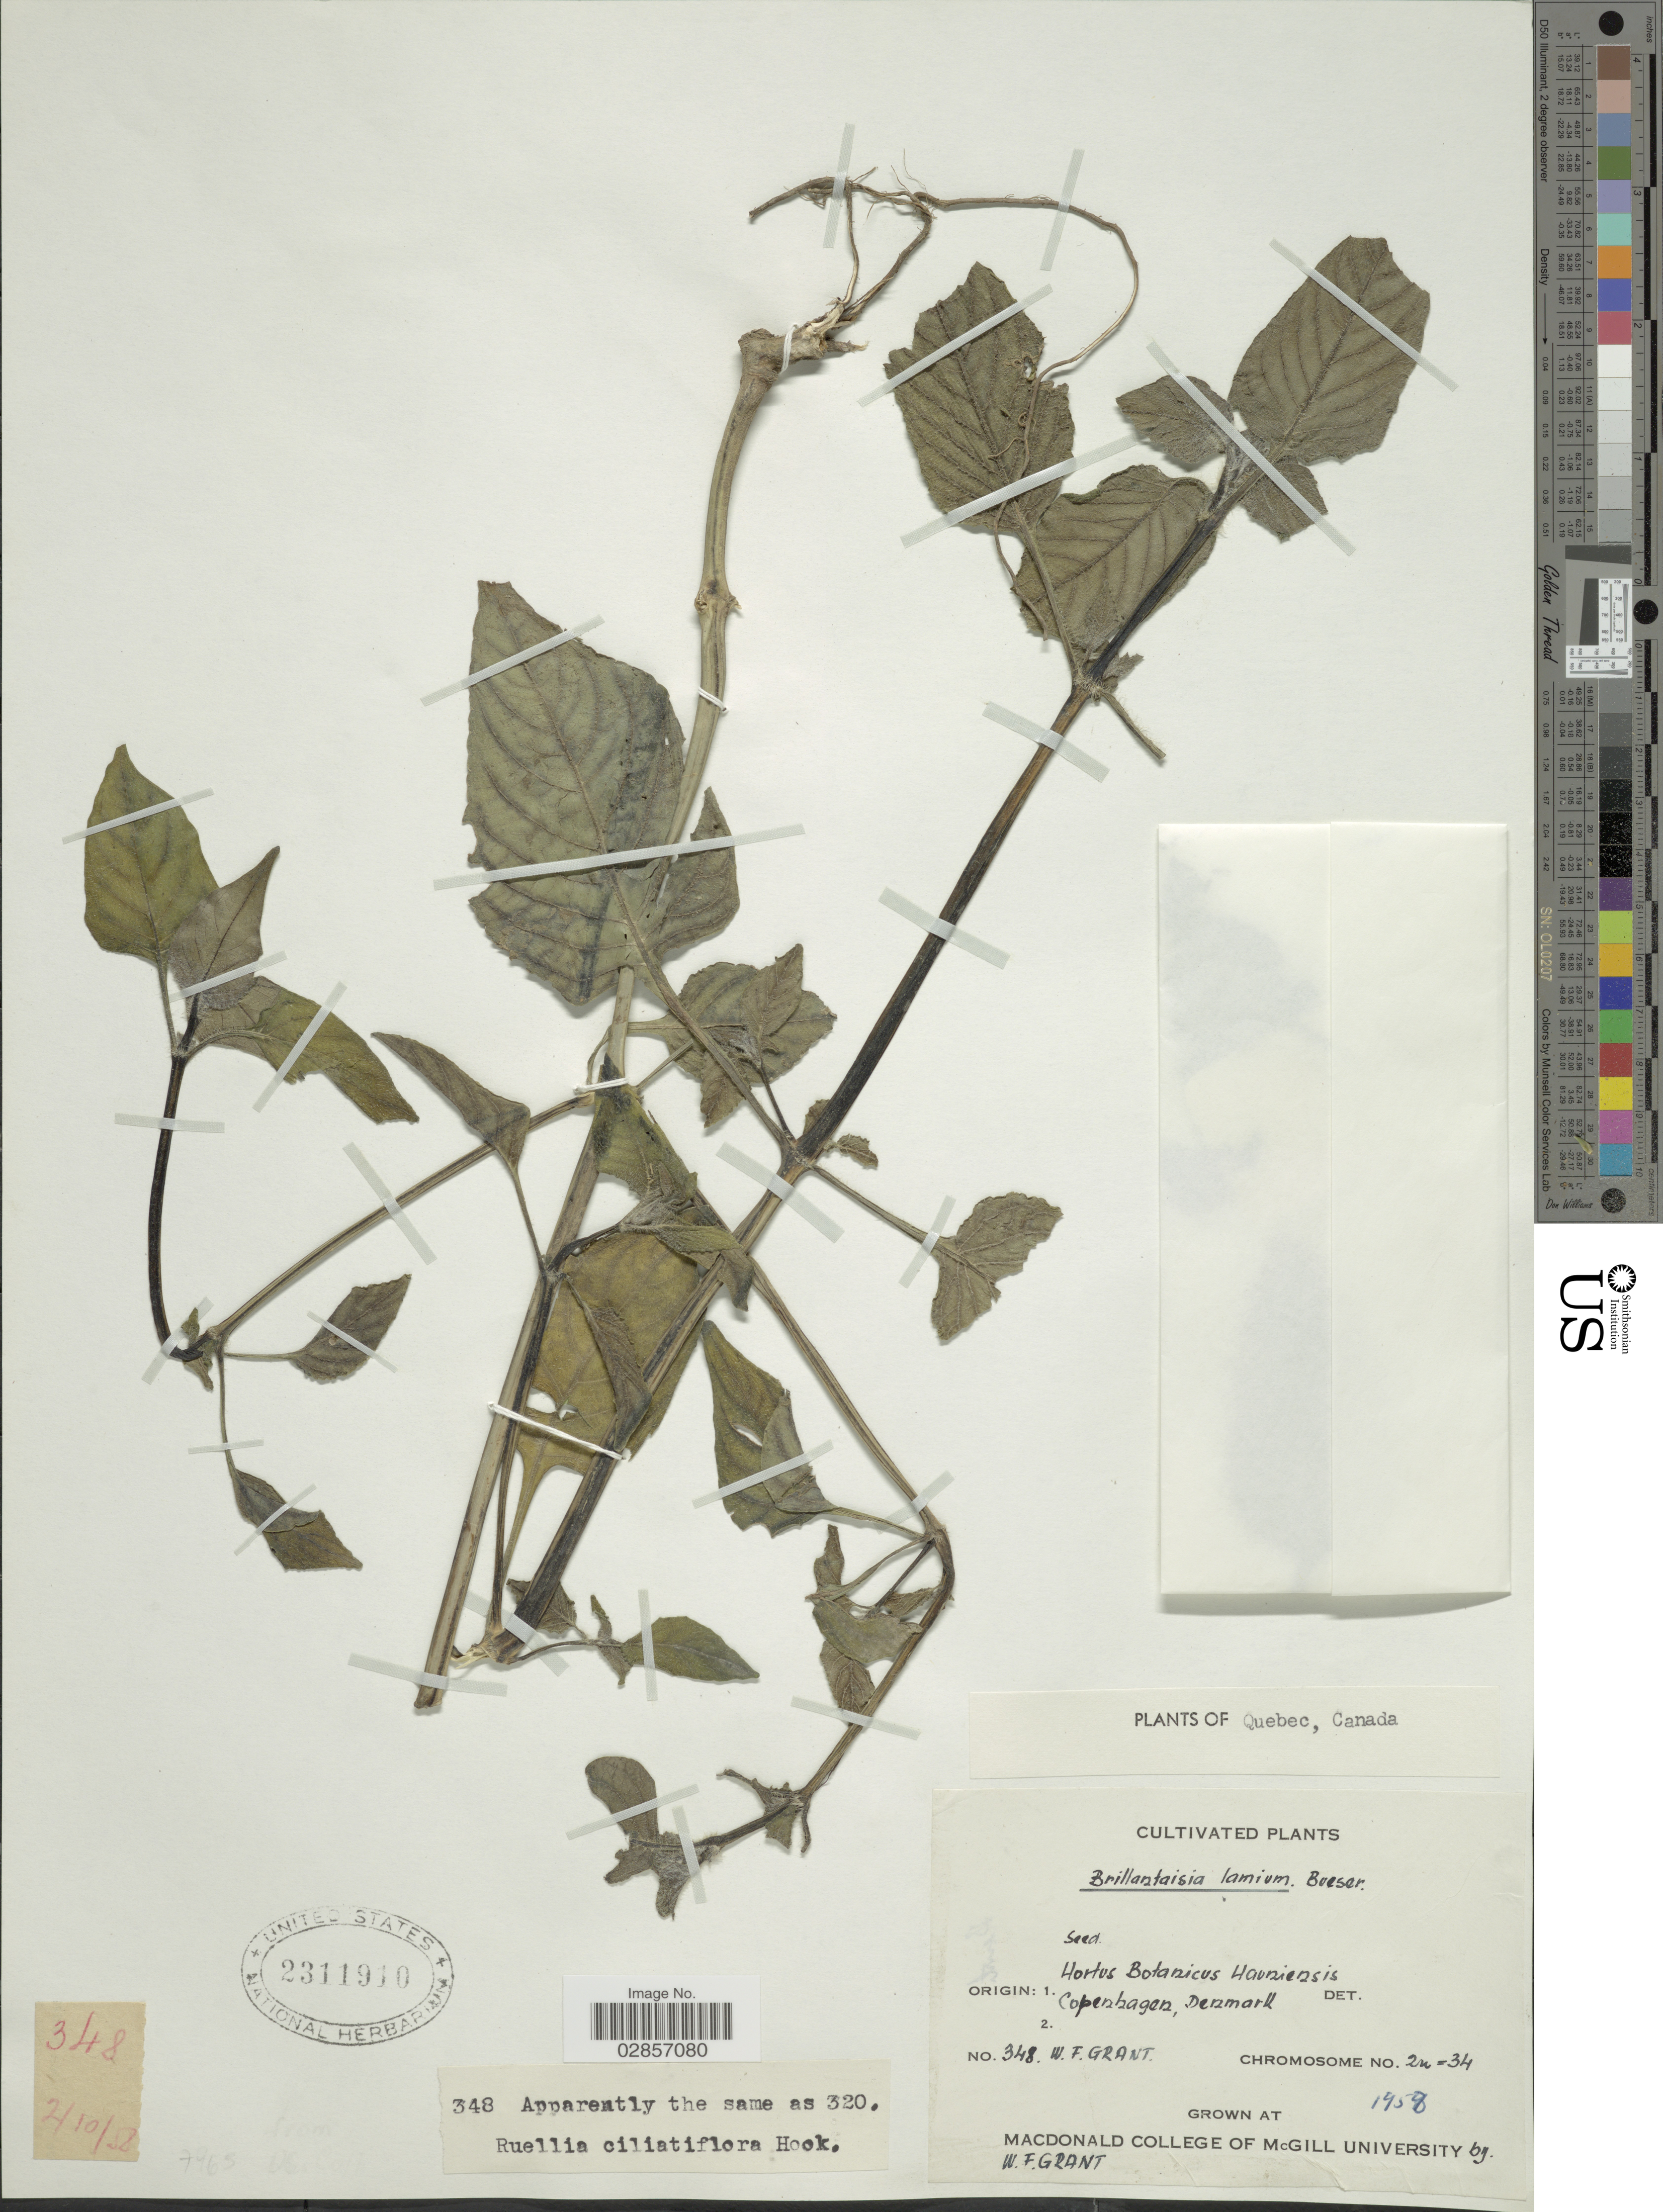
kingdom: Plantae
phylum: Tracheophyta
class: Magnoliopsida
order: Lamiales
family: Acanthaceae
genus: Ruellia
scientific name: Ruellia ciliatiflora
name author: Hook.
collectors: W. Grant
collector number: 348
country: Canada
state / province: Quebec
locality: Macdonald College of McGill University.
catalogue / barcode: US 2311910